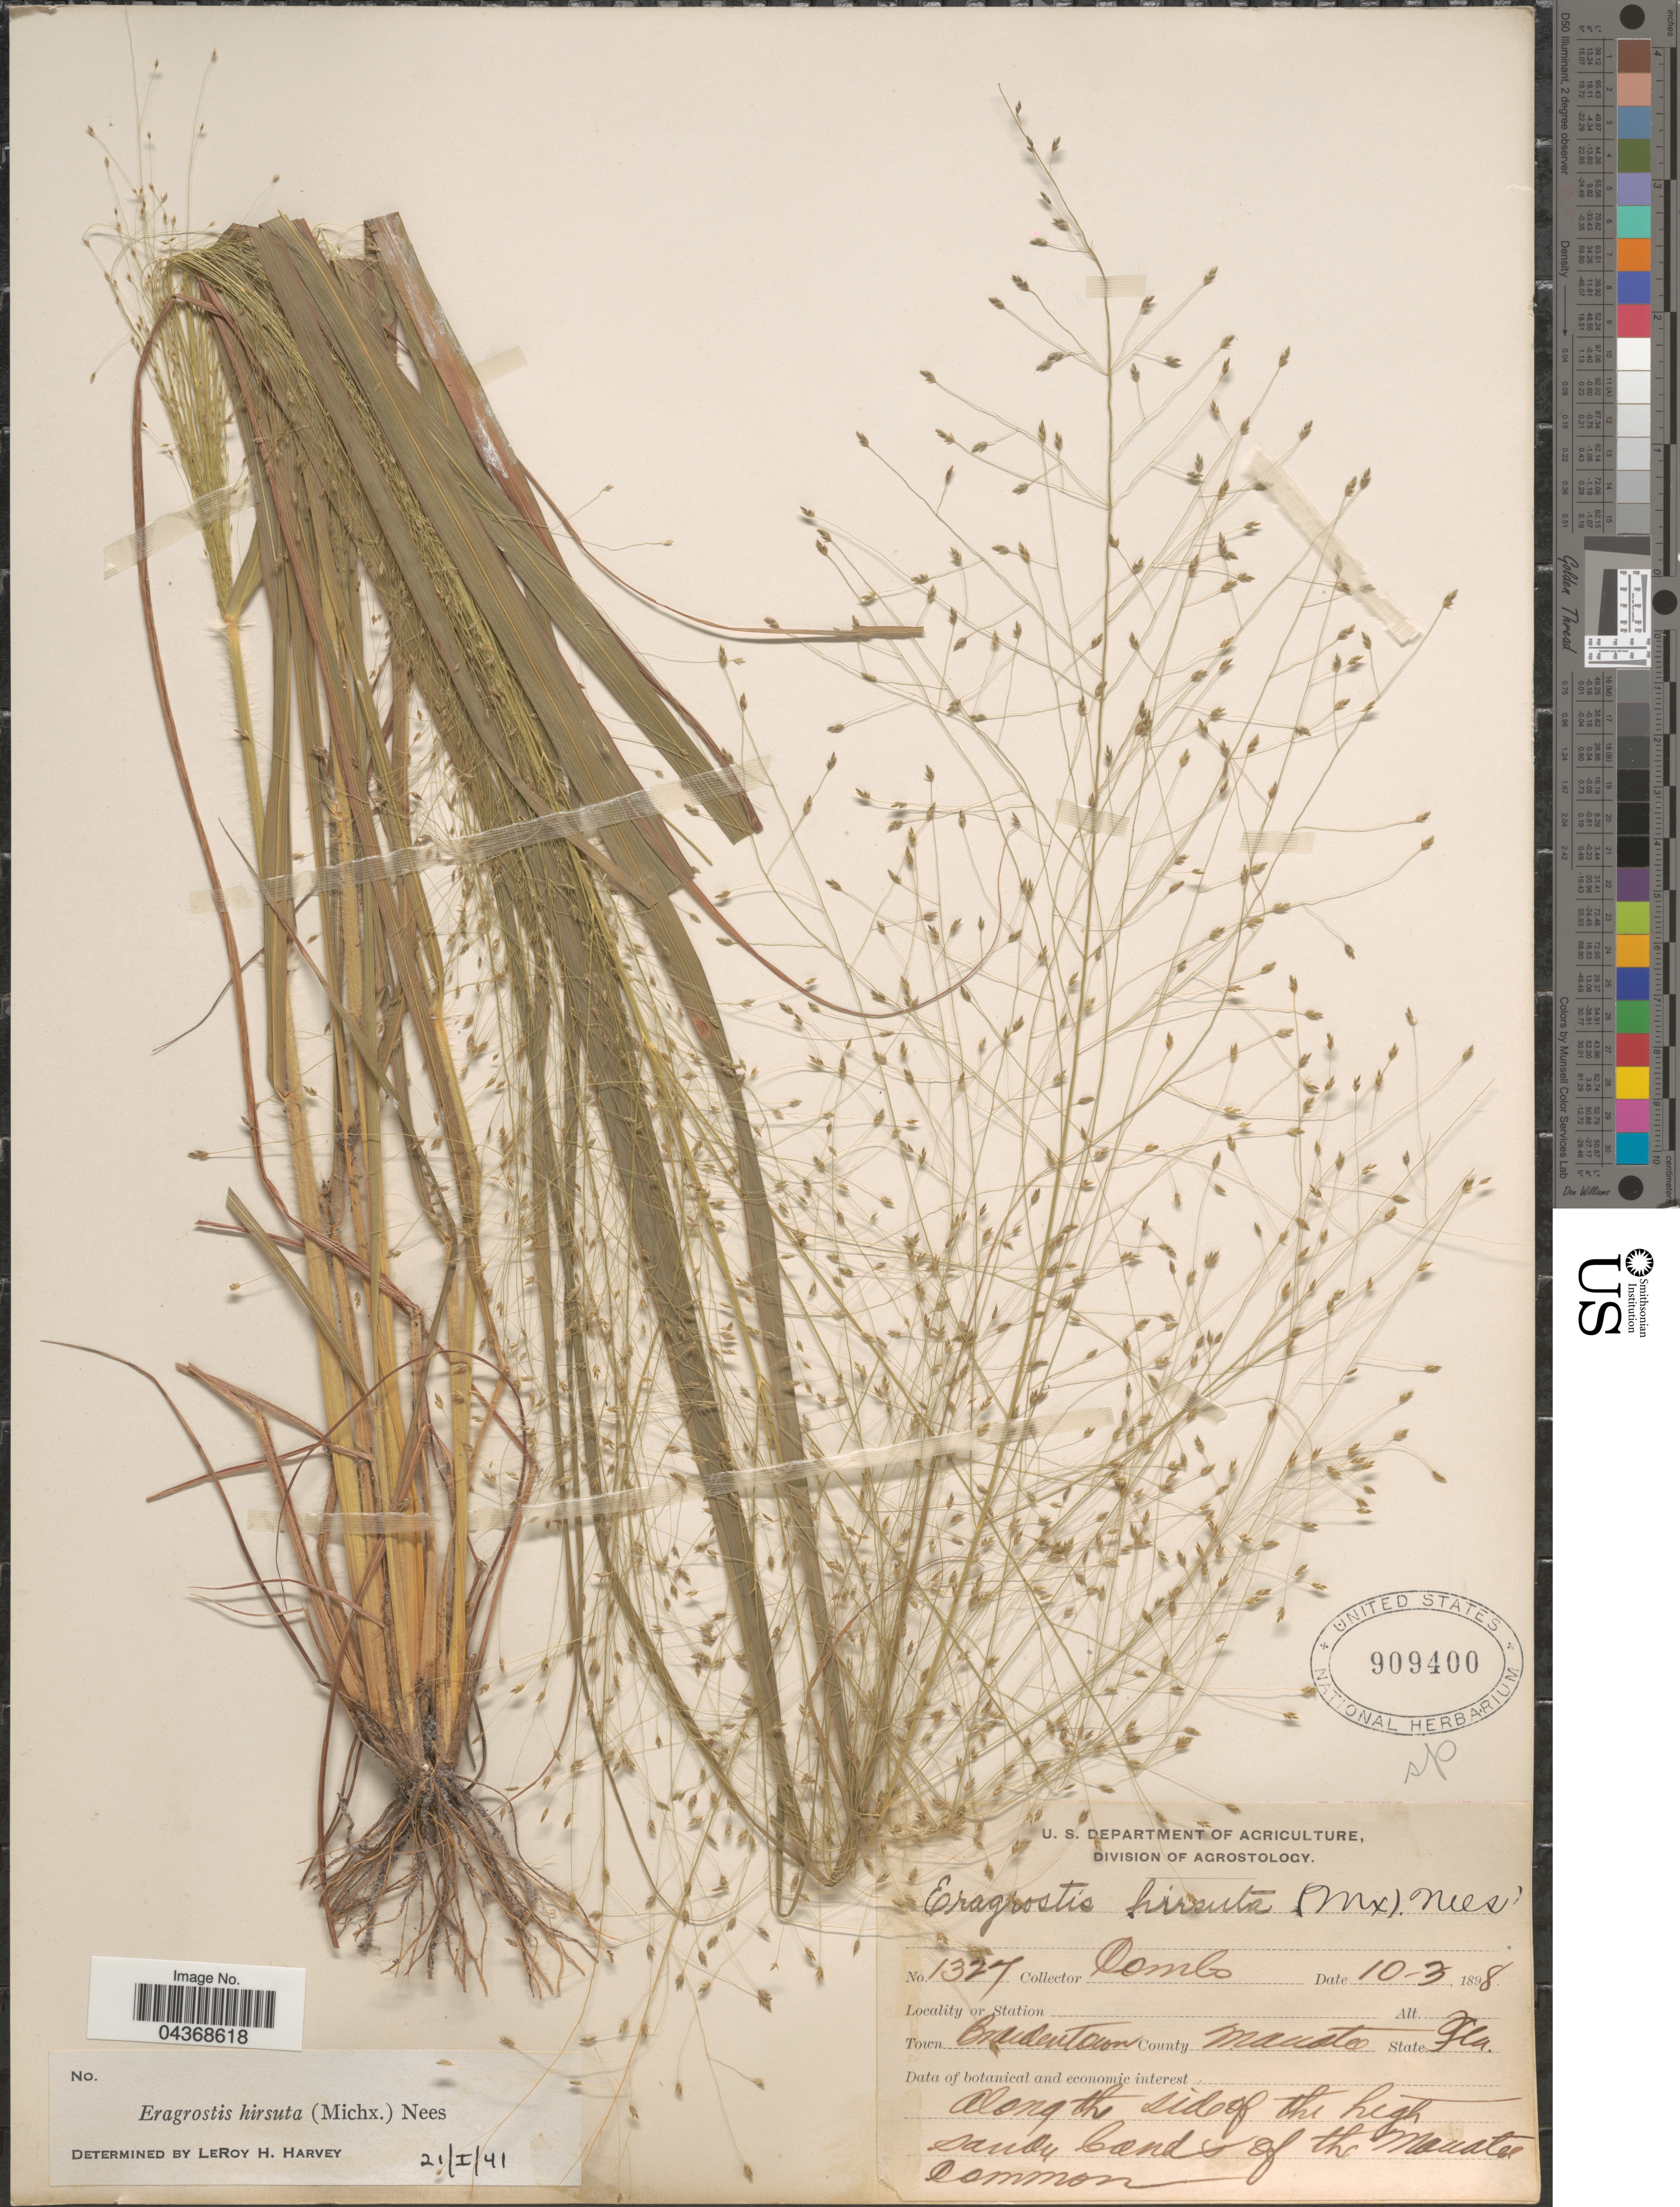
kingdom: Plantae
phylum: Tracheophyta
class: Liliopsida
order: Poales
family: Poaceae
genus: Eragrostis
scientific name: Eragrostis hirsuta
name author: (Michx.) Nees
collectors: -. Combs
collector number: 1327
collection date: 1898-10-03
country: United States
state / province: Florida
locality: Town Braidentown. County Manatee. Along the side of the high sandy lands of the Manatee Common.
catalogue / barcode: US 909400